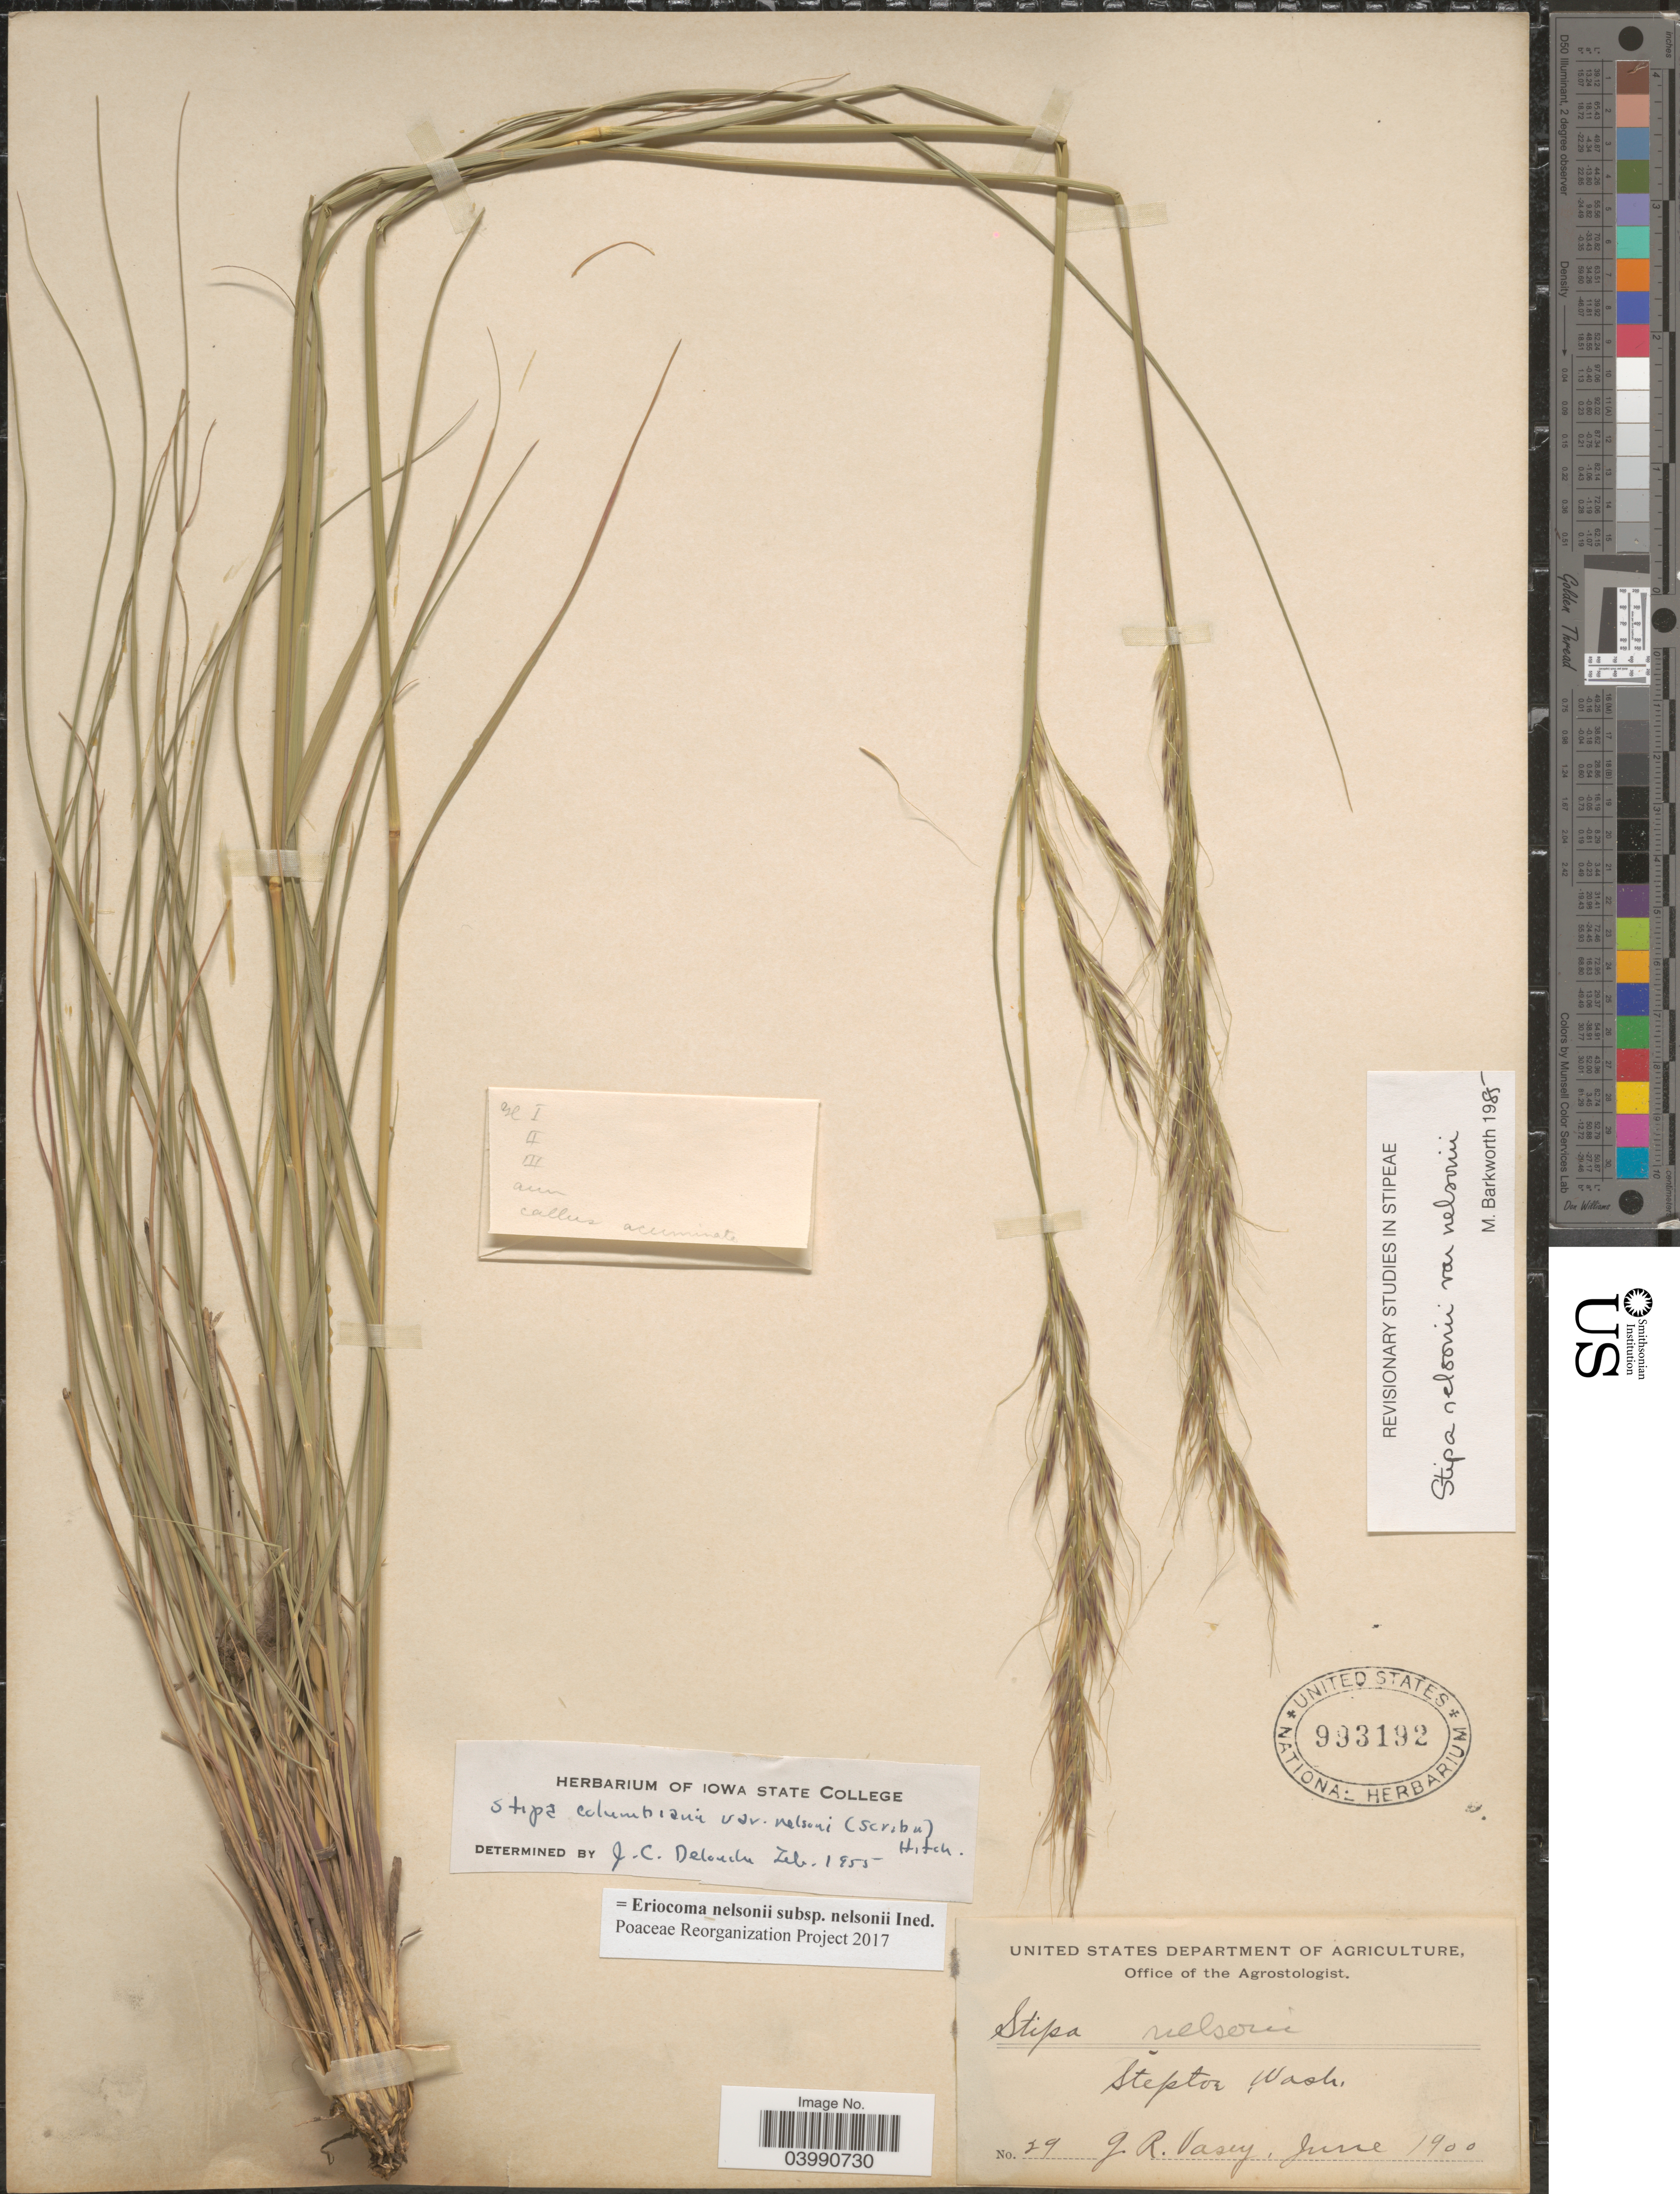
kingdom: Plantae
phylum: Tracheophyta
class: Liliopsida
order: Poales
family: Poaceae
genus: Eriocoma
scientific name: Eriocoma nelsonii subsp. nelsonii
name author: (Scribn.) Romasch.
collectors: G. R. Vasey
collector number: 29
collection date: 1900-06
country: United States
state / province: Washington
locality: Steptoe.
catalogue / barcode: US 993192